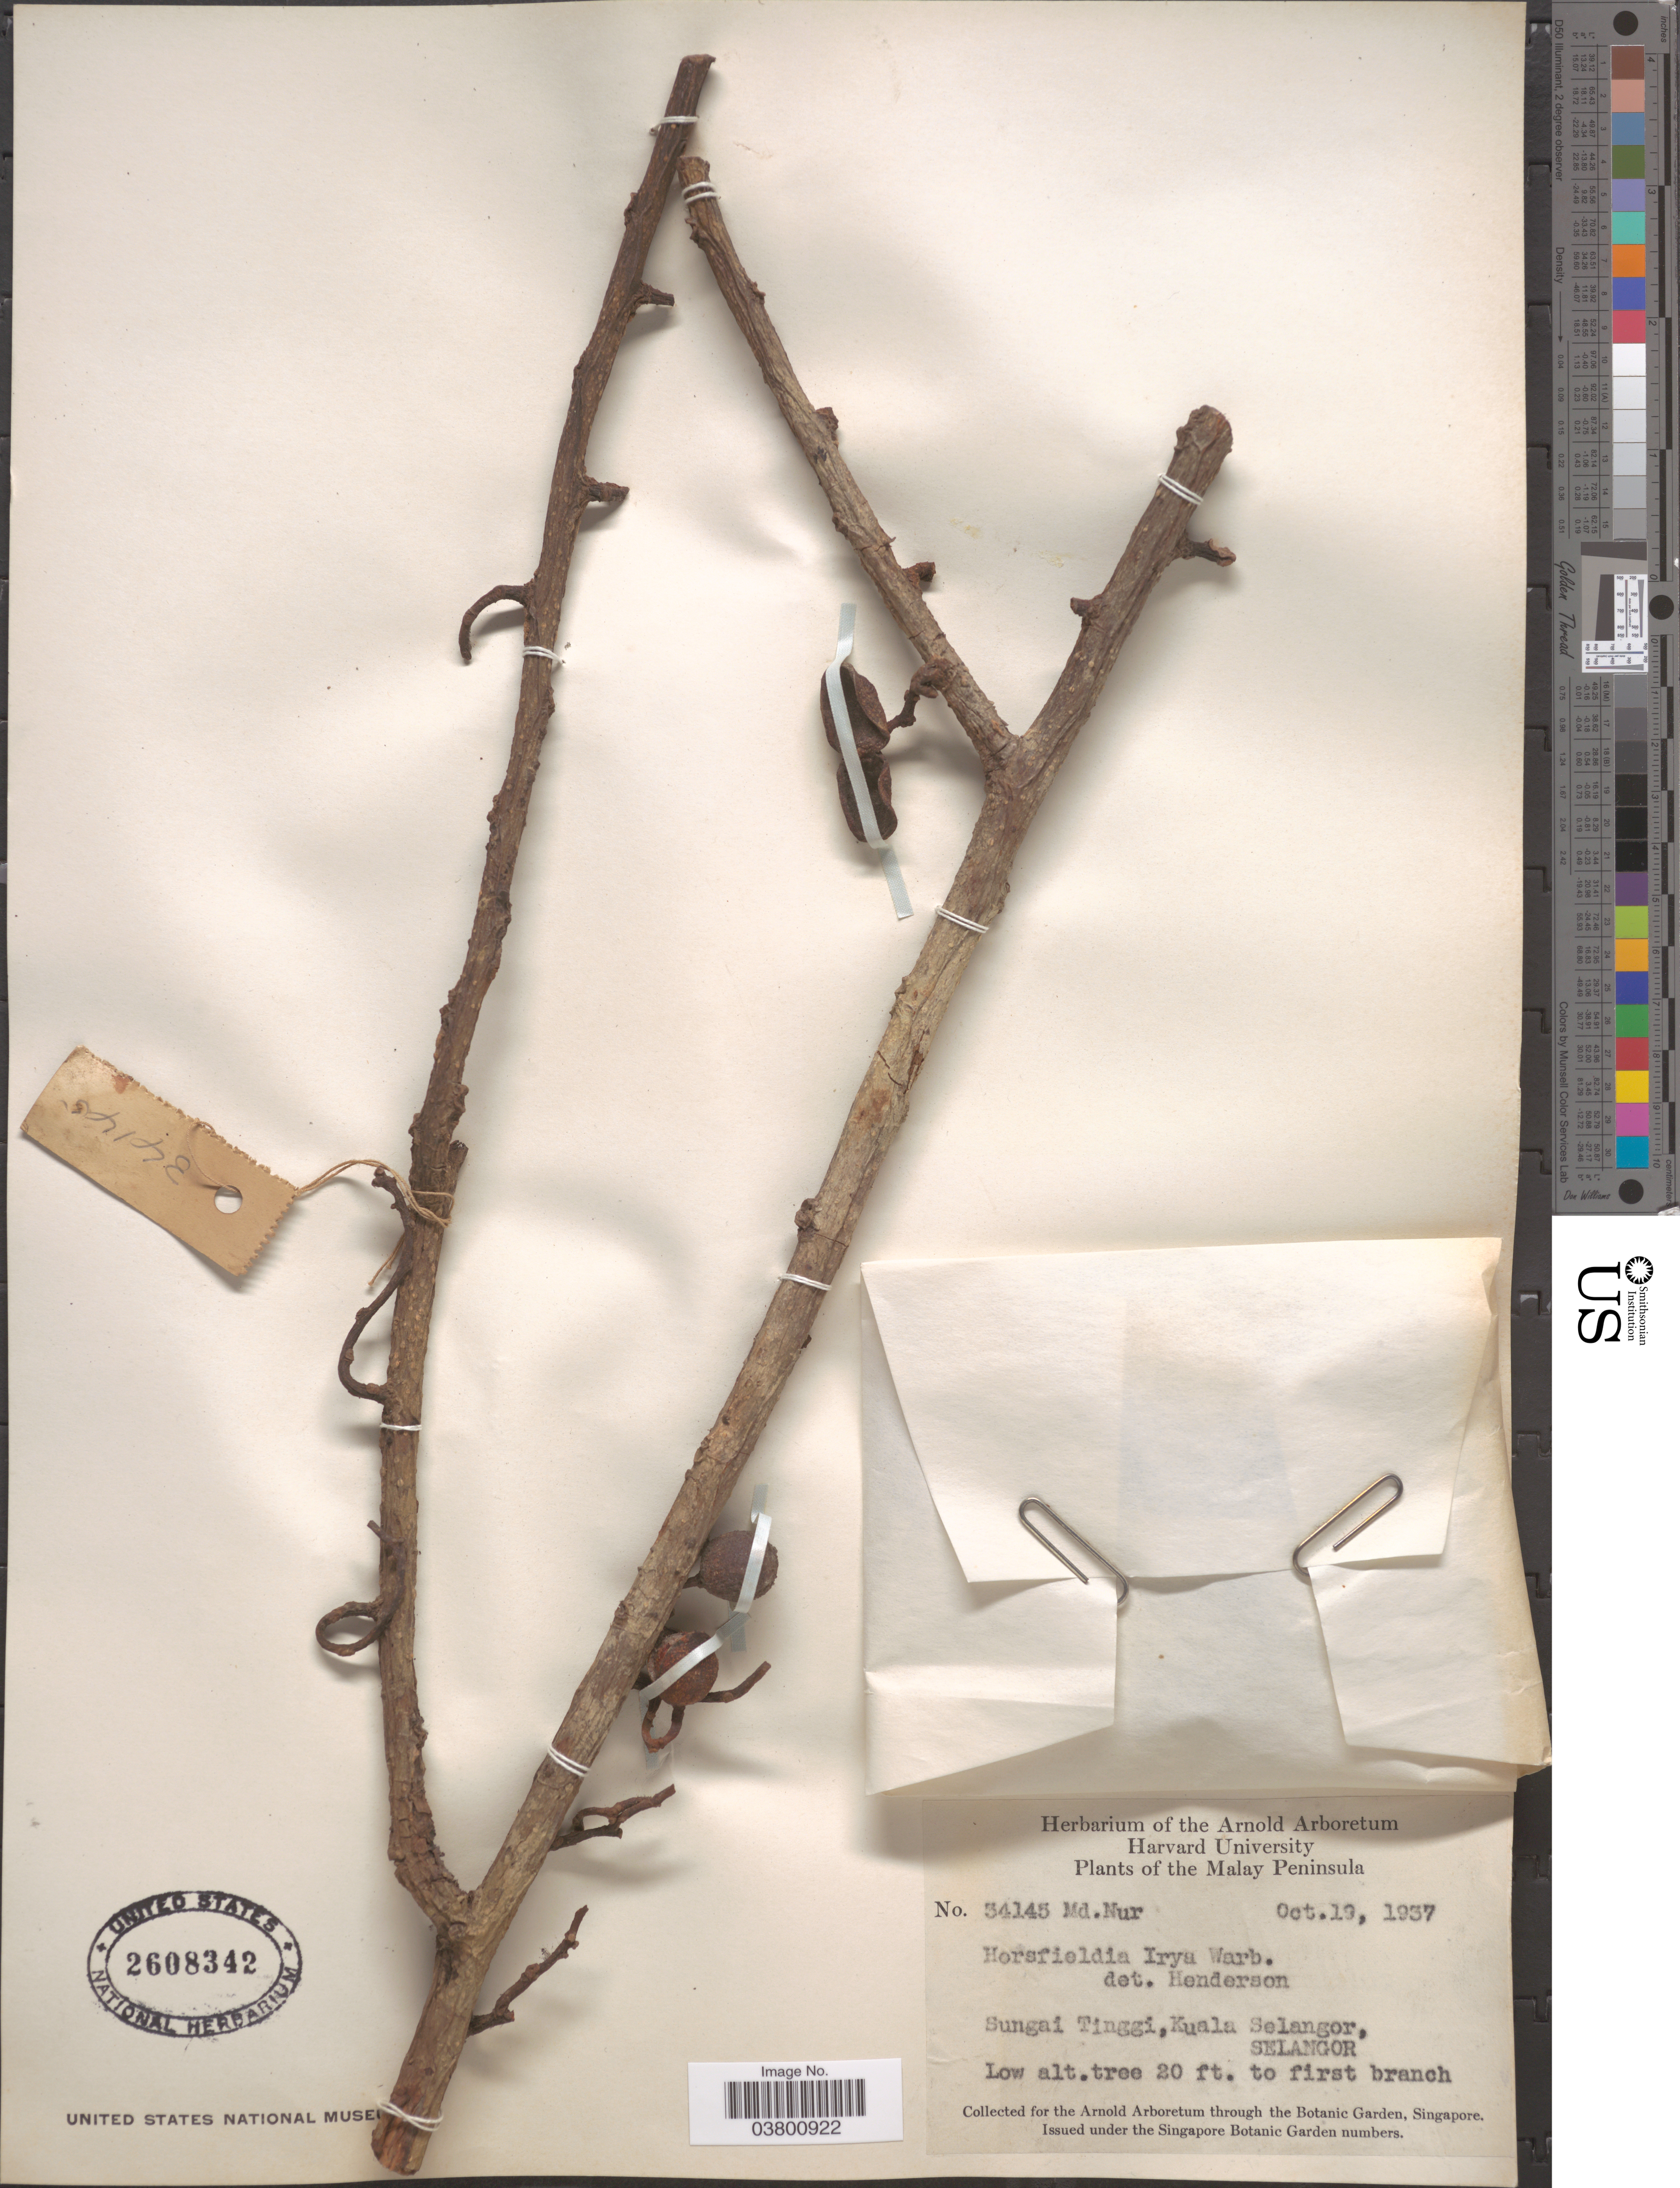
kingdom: Plantae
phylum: Tracheophyta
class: Magnoliopsida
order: Magnoliales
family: Myristicaceae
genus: Horsfieldia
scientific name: Horsfieldia irya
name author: (Gaertn.) Warb.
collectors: M. Nur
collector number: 34145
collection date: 1937-10-19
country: Malaysia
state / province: Selangor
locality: The Malay Peninsula. Sungai Tinggi, Kuala Selangor, Selangor.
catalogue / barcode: US 2608342